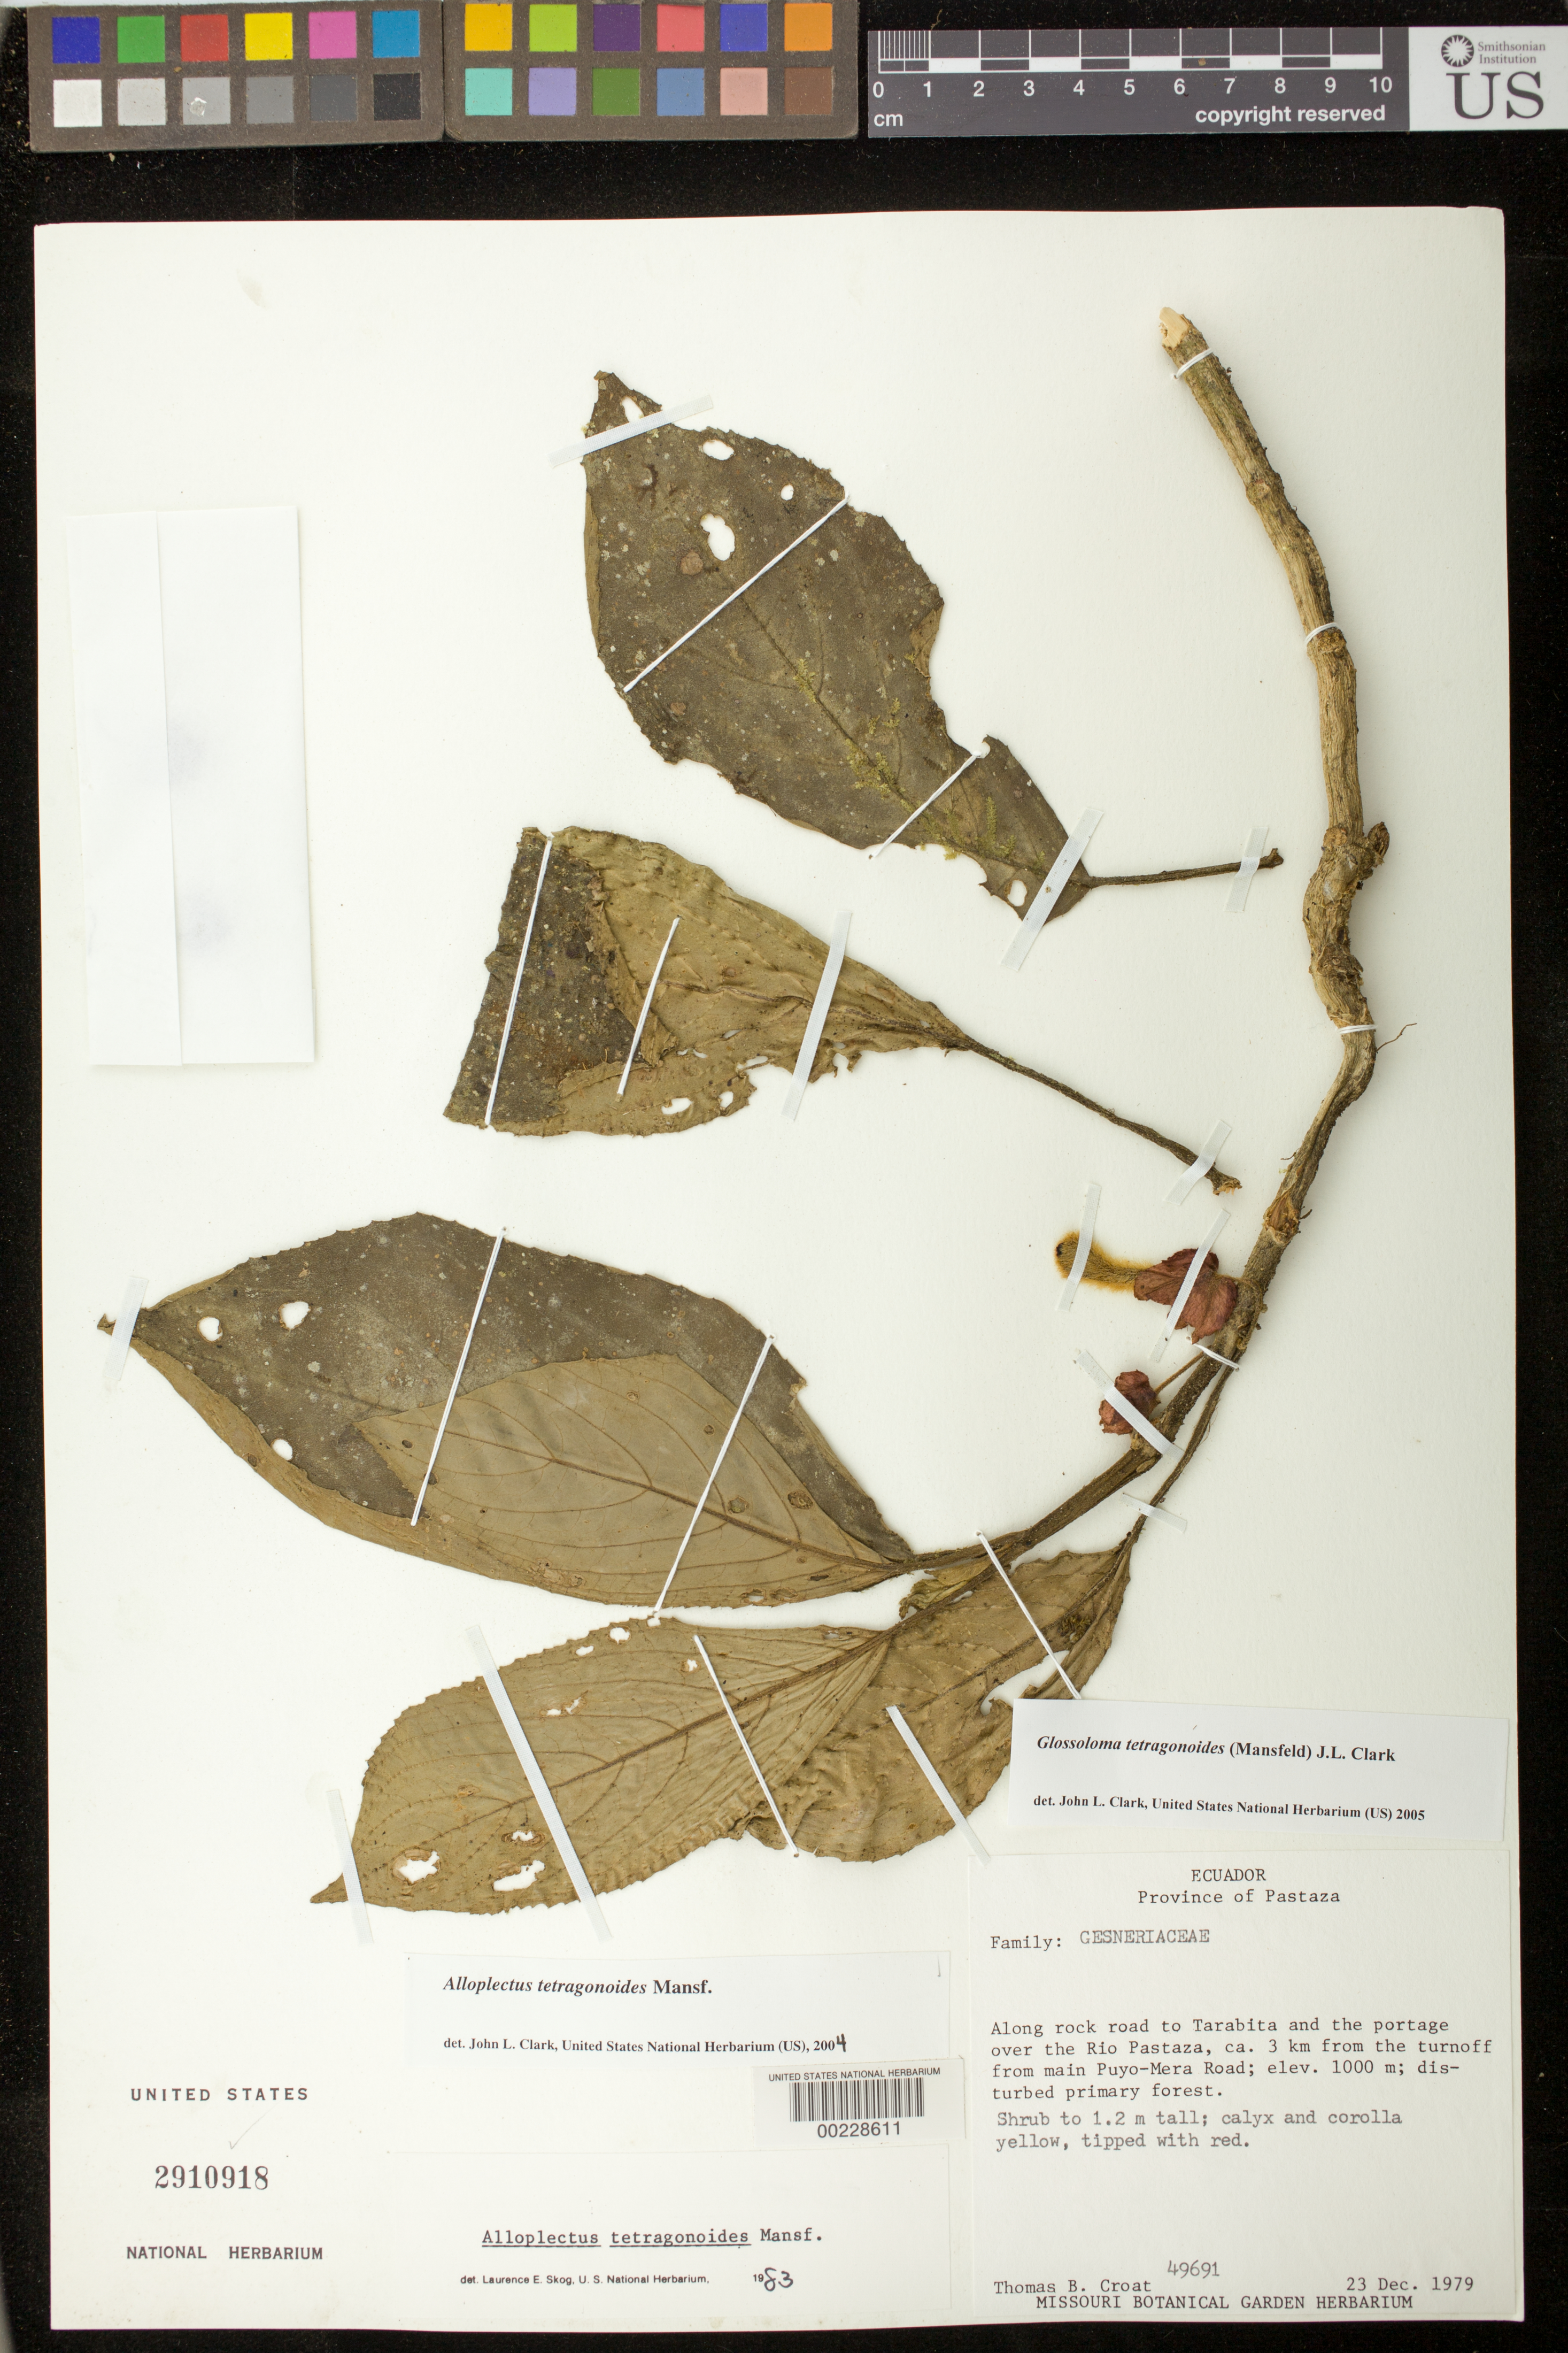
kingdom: Plantae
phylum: Tracheophyta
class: Magnoliopsida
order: Lamiales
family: Gesneriaceae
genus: Glossoloma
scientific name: Glossoloma tetragonoides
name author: (Mansf.) J.L. Clark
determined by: Skog, Laurence E.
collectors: T. B. Croat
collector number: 49691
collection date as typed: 23 Dec 1979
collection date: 1979-12-23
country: Ecuador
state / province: Pastaza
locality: Along rock road to Tarabita and the portage over Rio Pastaza, ca. 3 km from the turnoff from main Puyo - Mera road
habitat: Disturbed primary forest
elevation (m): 1000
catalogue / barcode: US 2910918